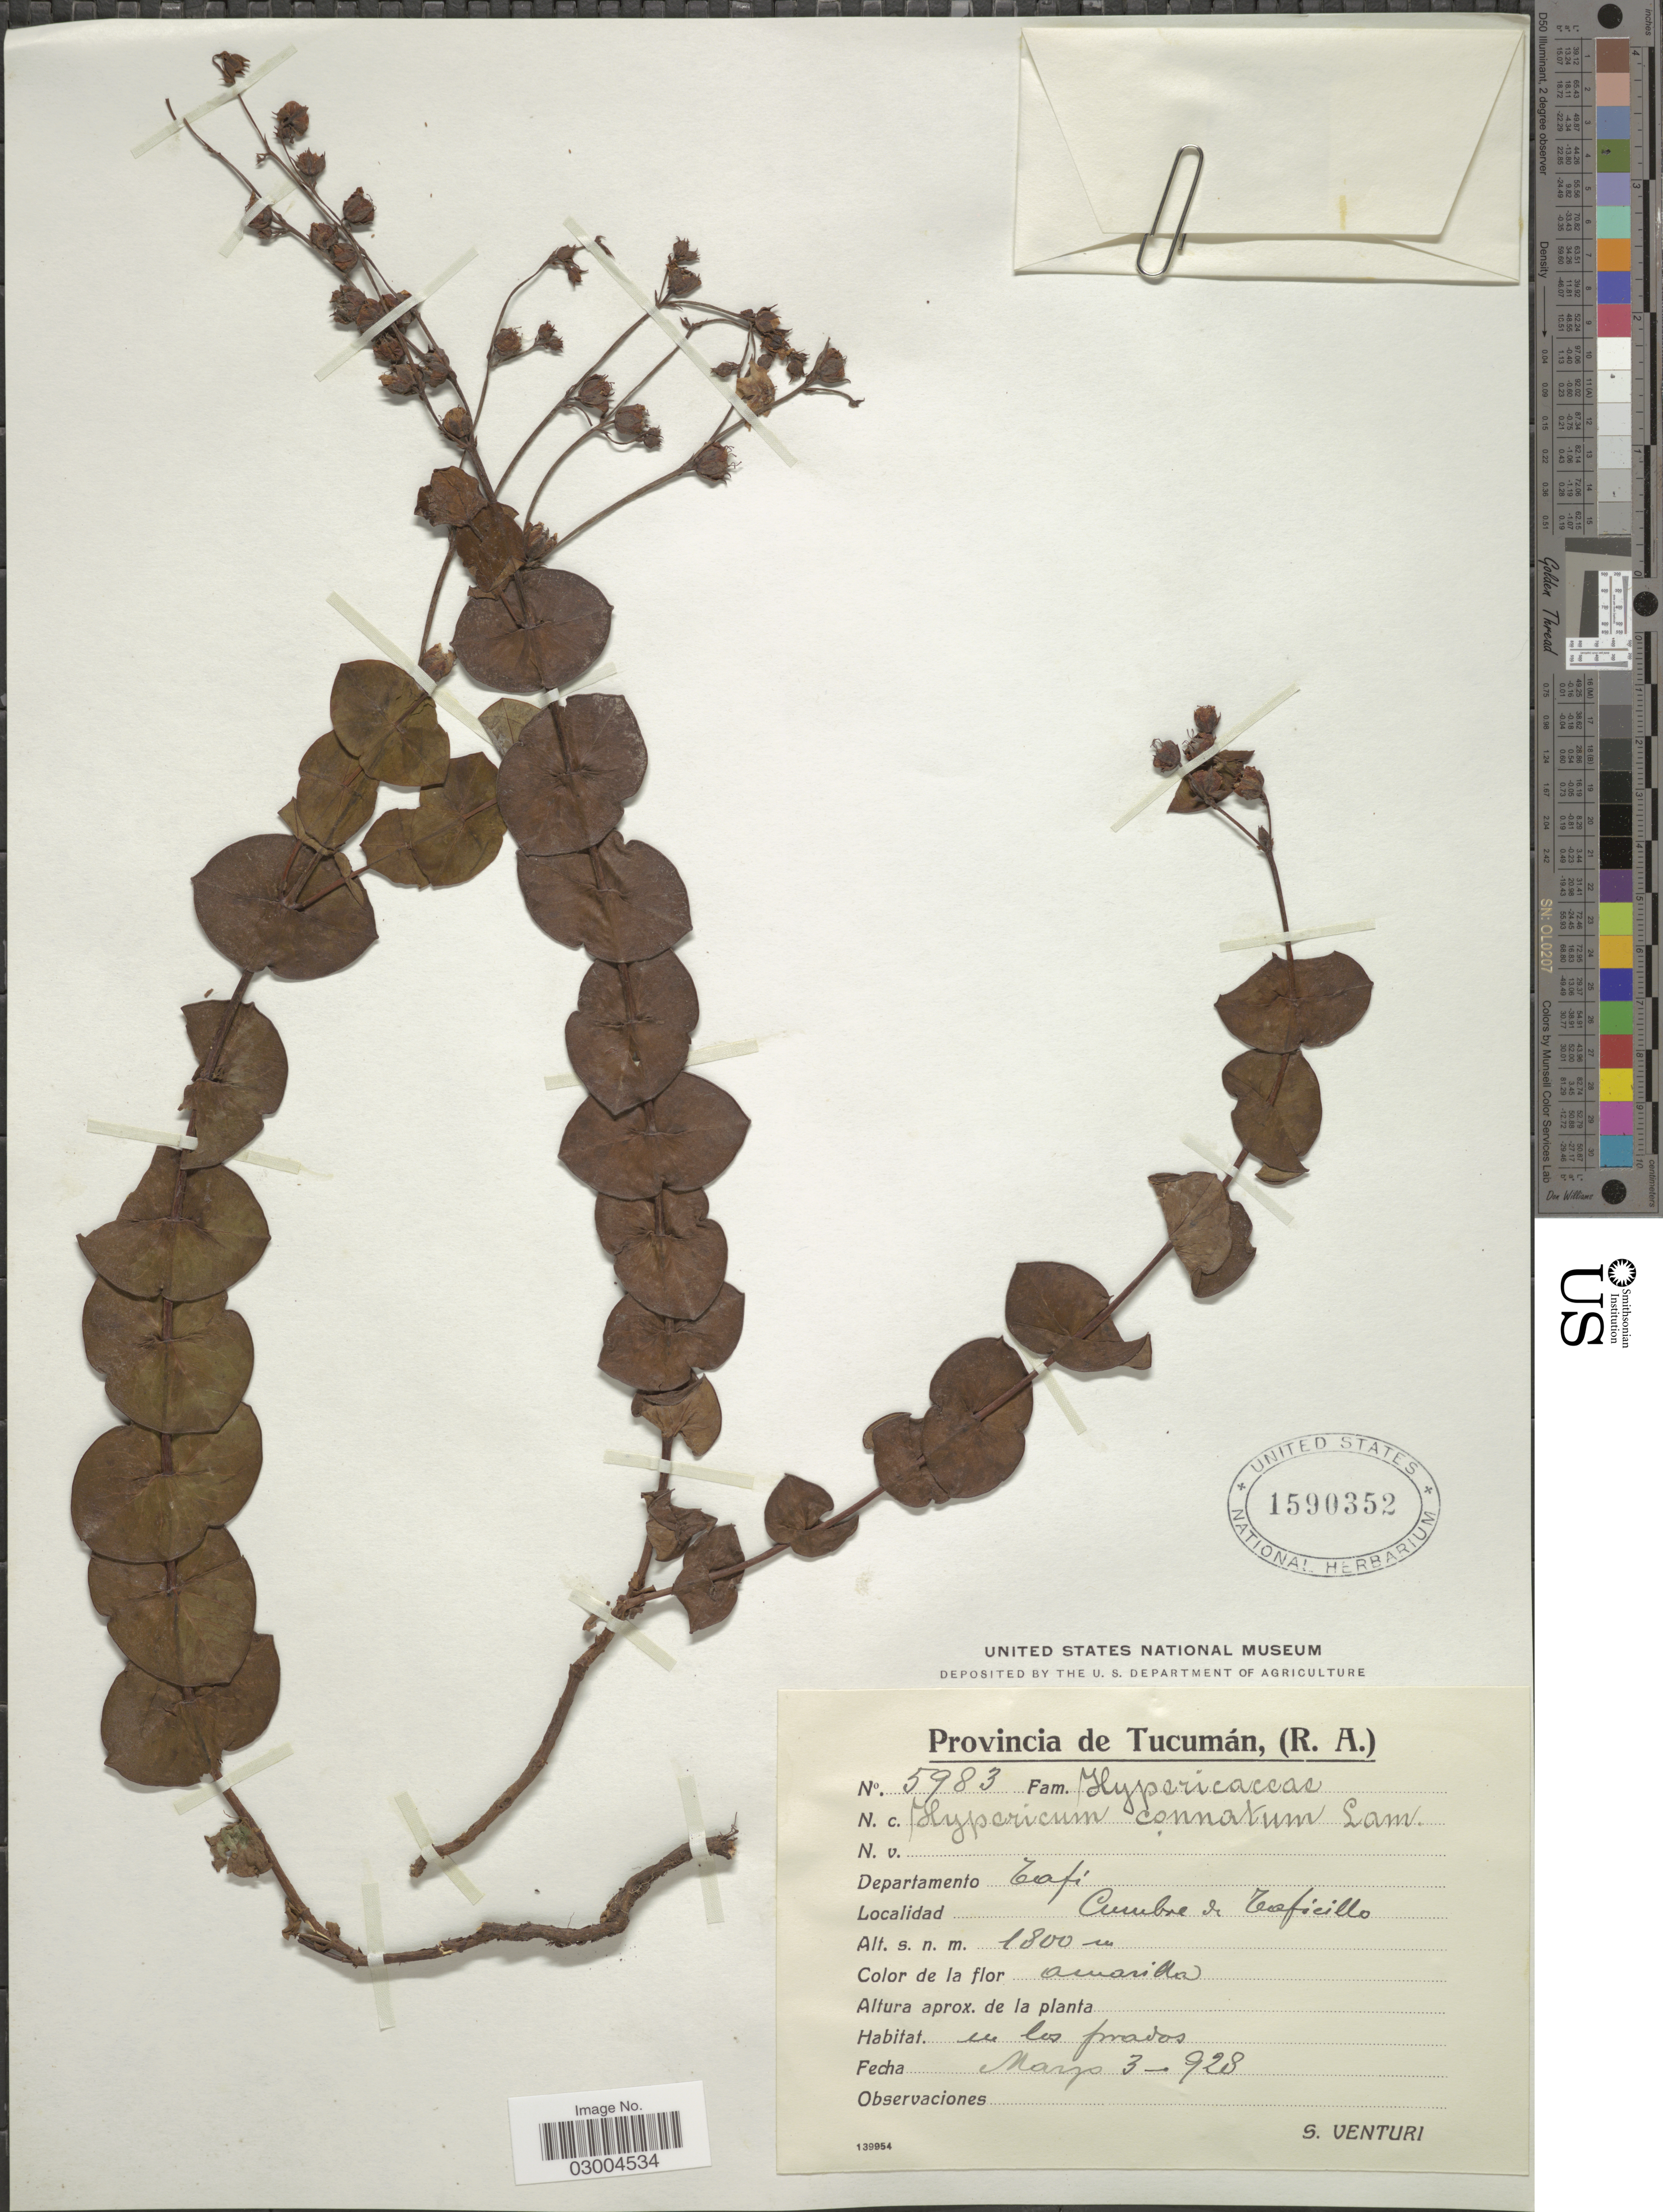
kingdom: Plantae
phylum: Tracheophyta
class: Magnoliopsida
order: Malpighiales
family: Hypericaceae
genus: Hypericum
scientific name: Hypericum connatum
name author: Lam.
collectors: S. Venturi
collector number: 5983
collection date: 1928-03-03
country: Argentina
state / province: Tucuman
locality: Departamento Tafi. Cumbre de Taficillo.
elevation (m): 1800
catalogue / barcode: US 1590352